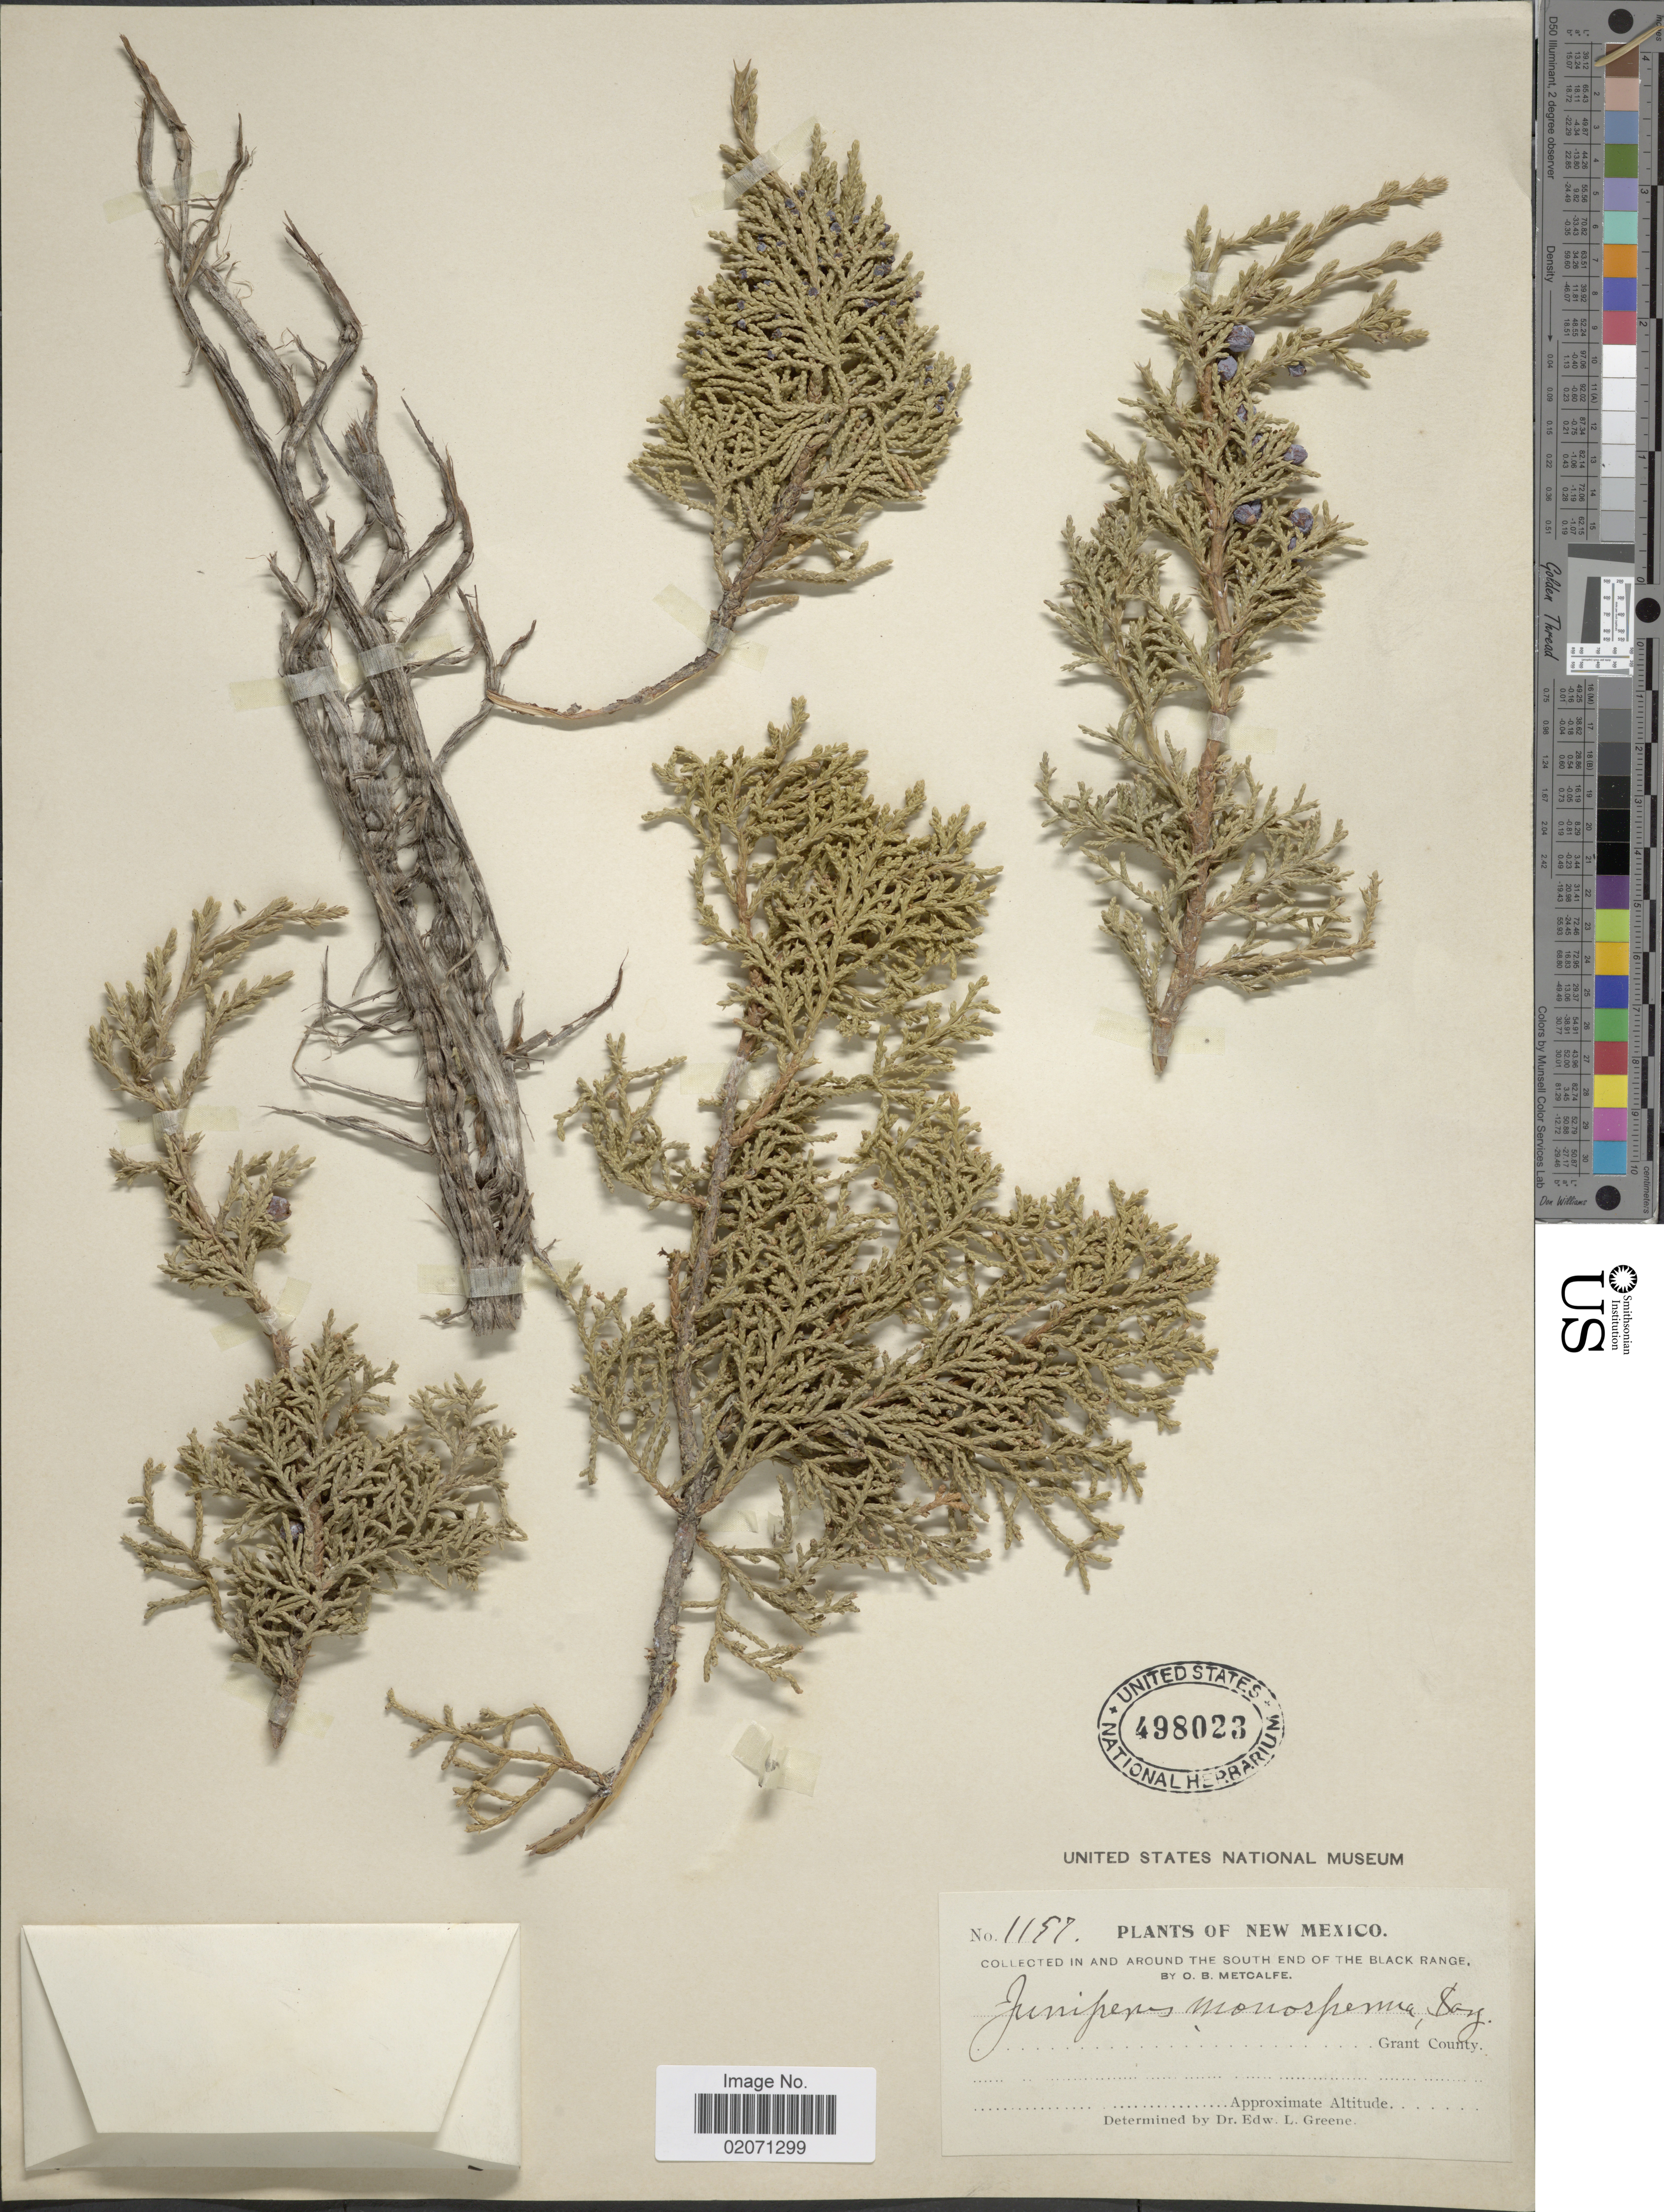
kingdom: Plantae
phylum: Tracheophyta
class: Pinopsida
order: Pinales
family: Cupressaceae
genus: Juniperus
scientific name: Juniperus monosperma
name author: (Engelm.) Sarg.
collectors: O. B. Metcalfe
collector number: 1157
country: United States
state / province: New Mexico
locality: In and around the south end of the Black Range. Grant County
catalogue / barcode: US 498023